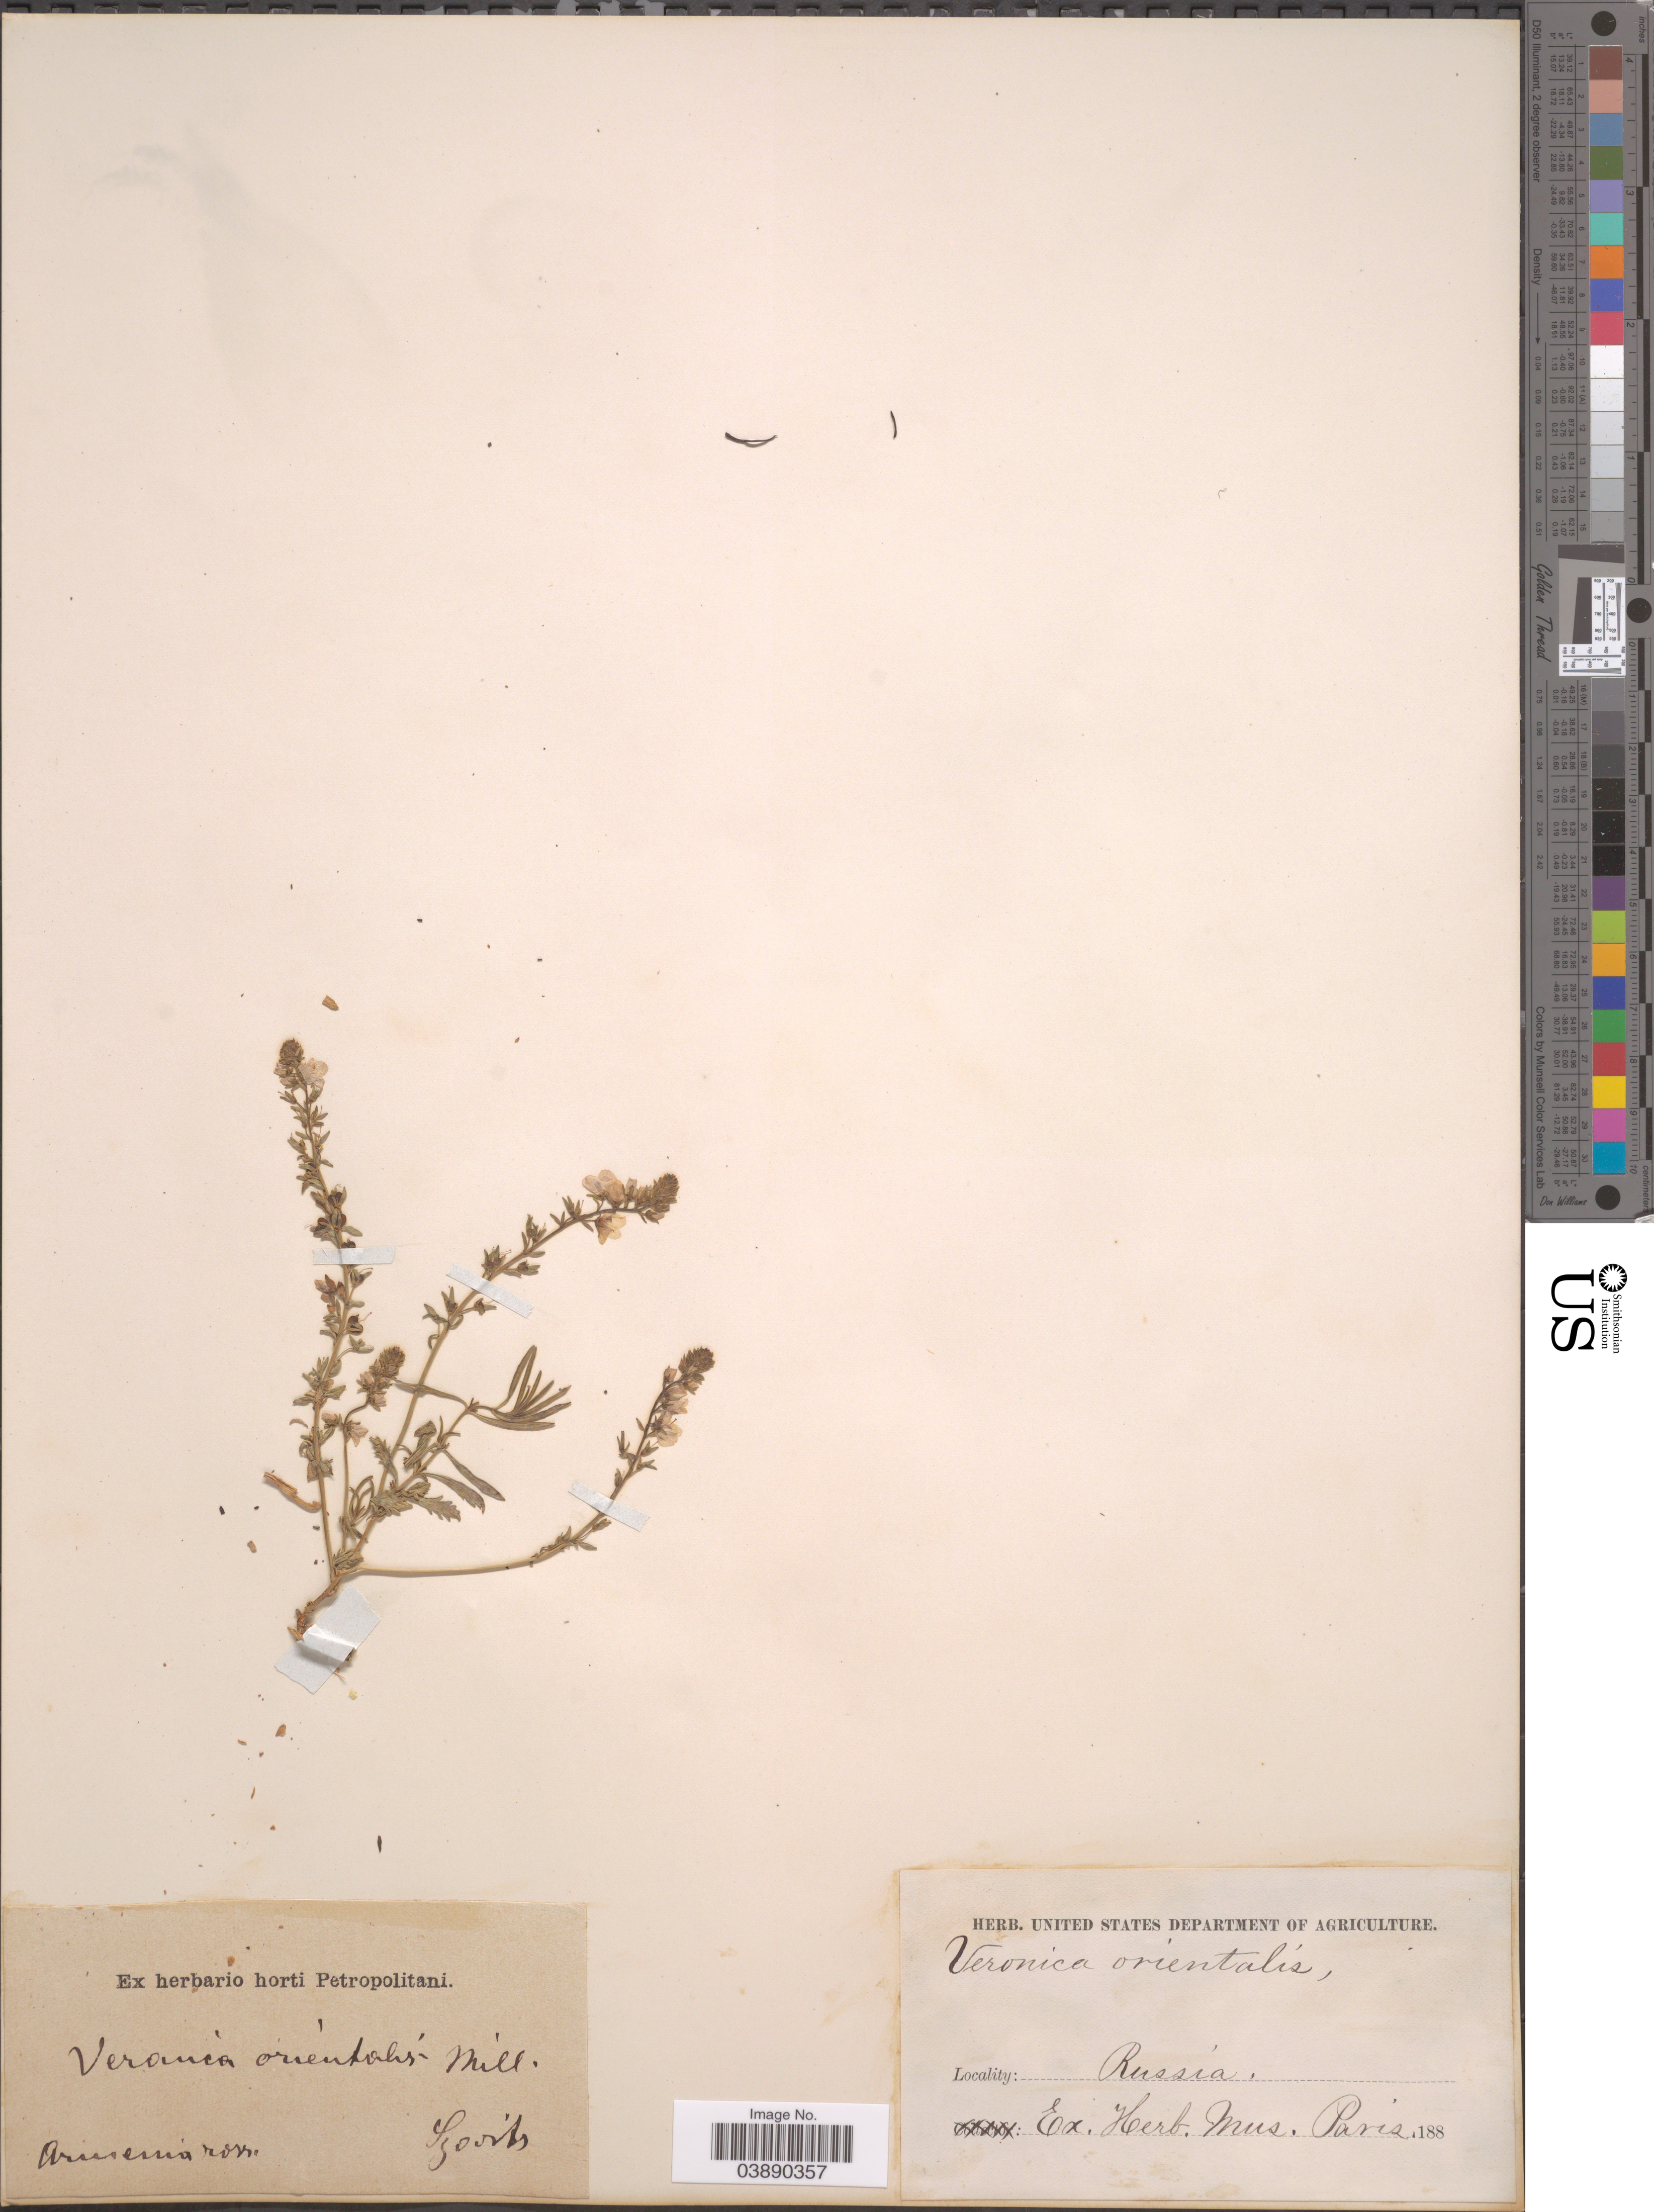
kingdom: Plantae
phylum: Tracheophyta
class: Magnoliopsida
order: Lamiales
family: Plantaginaceae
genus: Veronica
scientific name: Veronica orientalis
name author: Mill.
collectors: Szovits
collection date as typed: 188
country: Armenia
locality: Armenia ross. Russia.